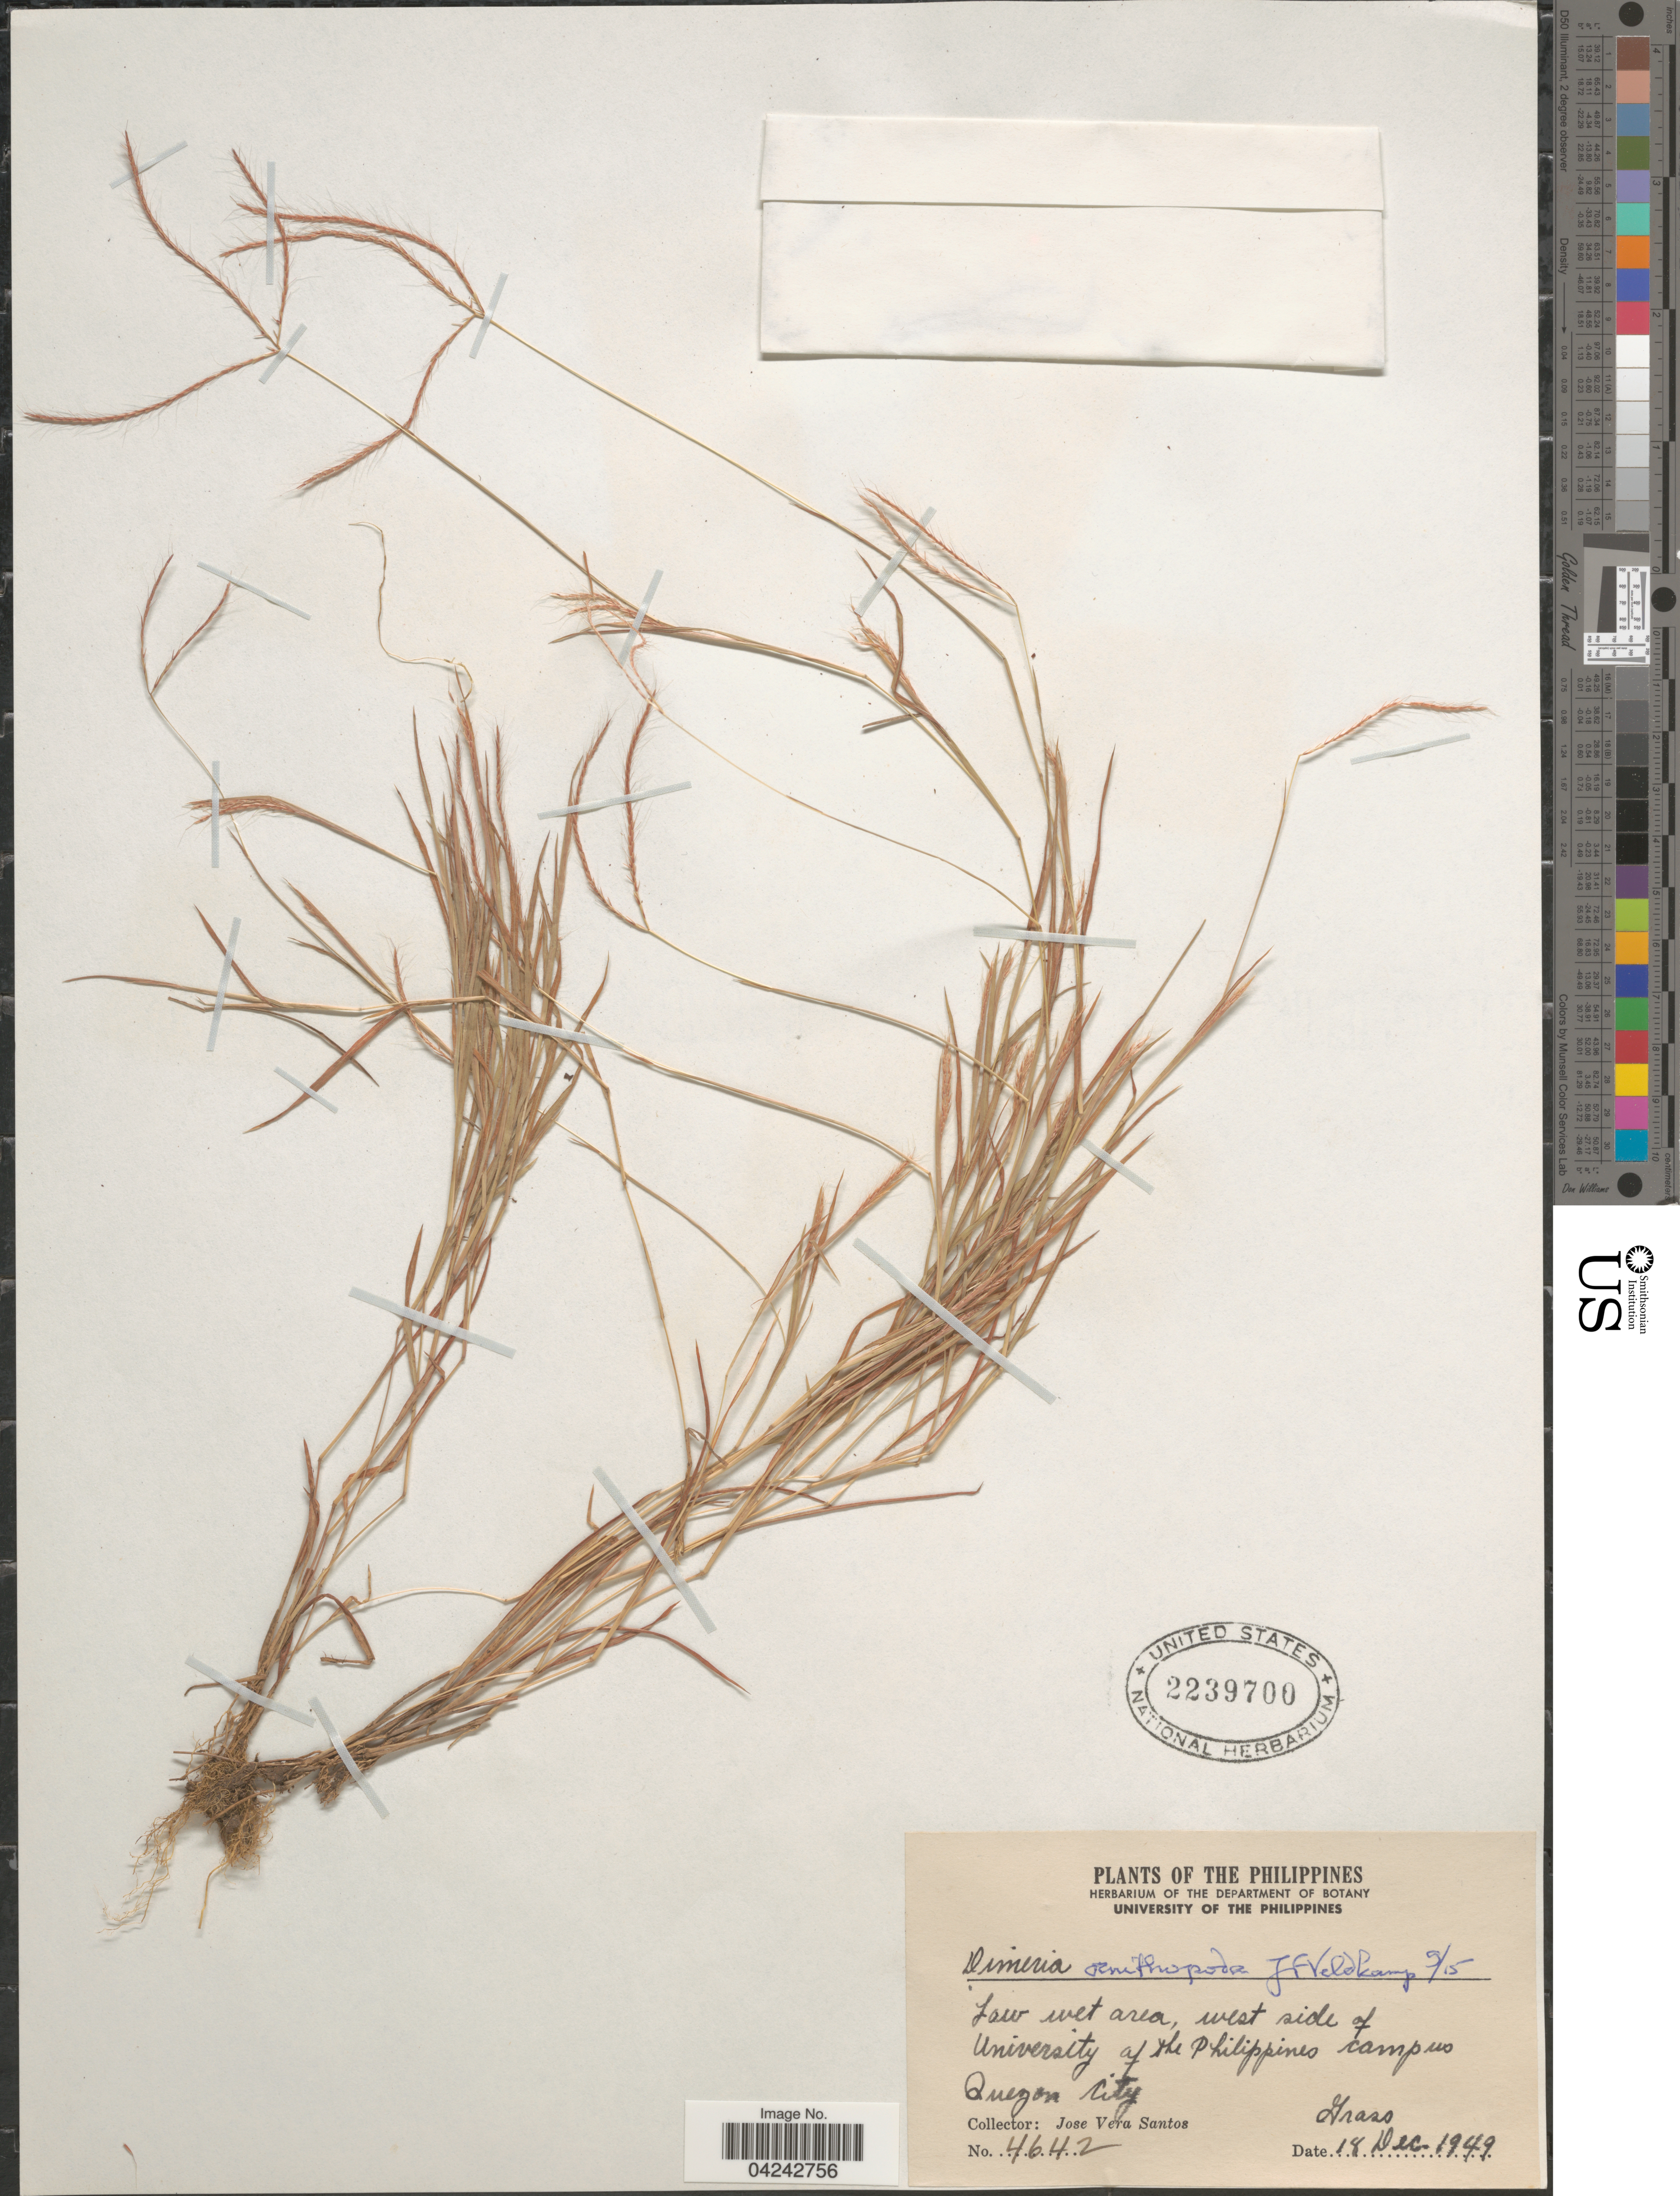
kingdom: Plantae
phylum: Tracheophyta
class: Liliopsida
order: Poales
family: Poaceae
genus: Dimeria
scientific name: Dimeria ornithopoda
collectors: J. Santos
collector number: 4642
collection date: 1949-12-18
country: Philippines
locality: Low wet area, west side of University of the Philippines campus. Quezon City.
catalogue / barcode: US 2239700